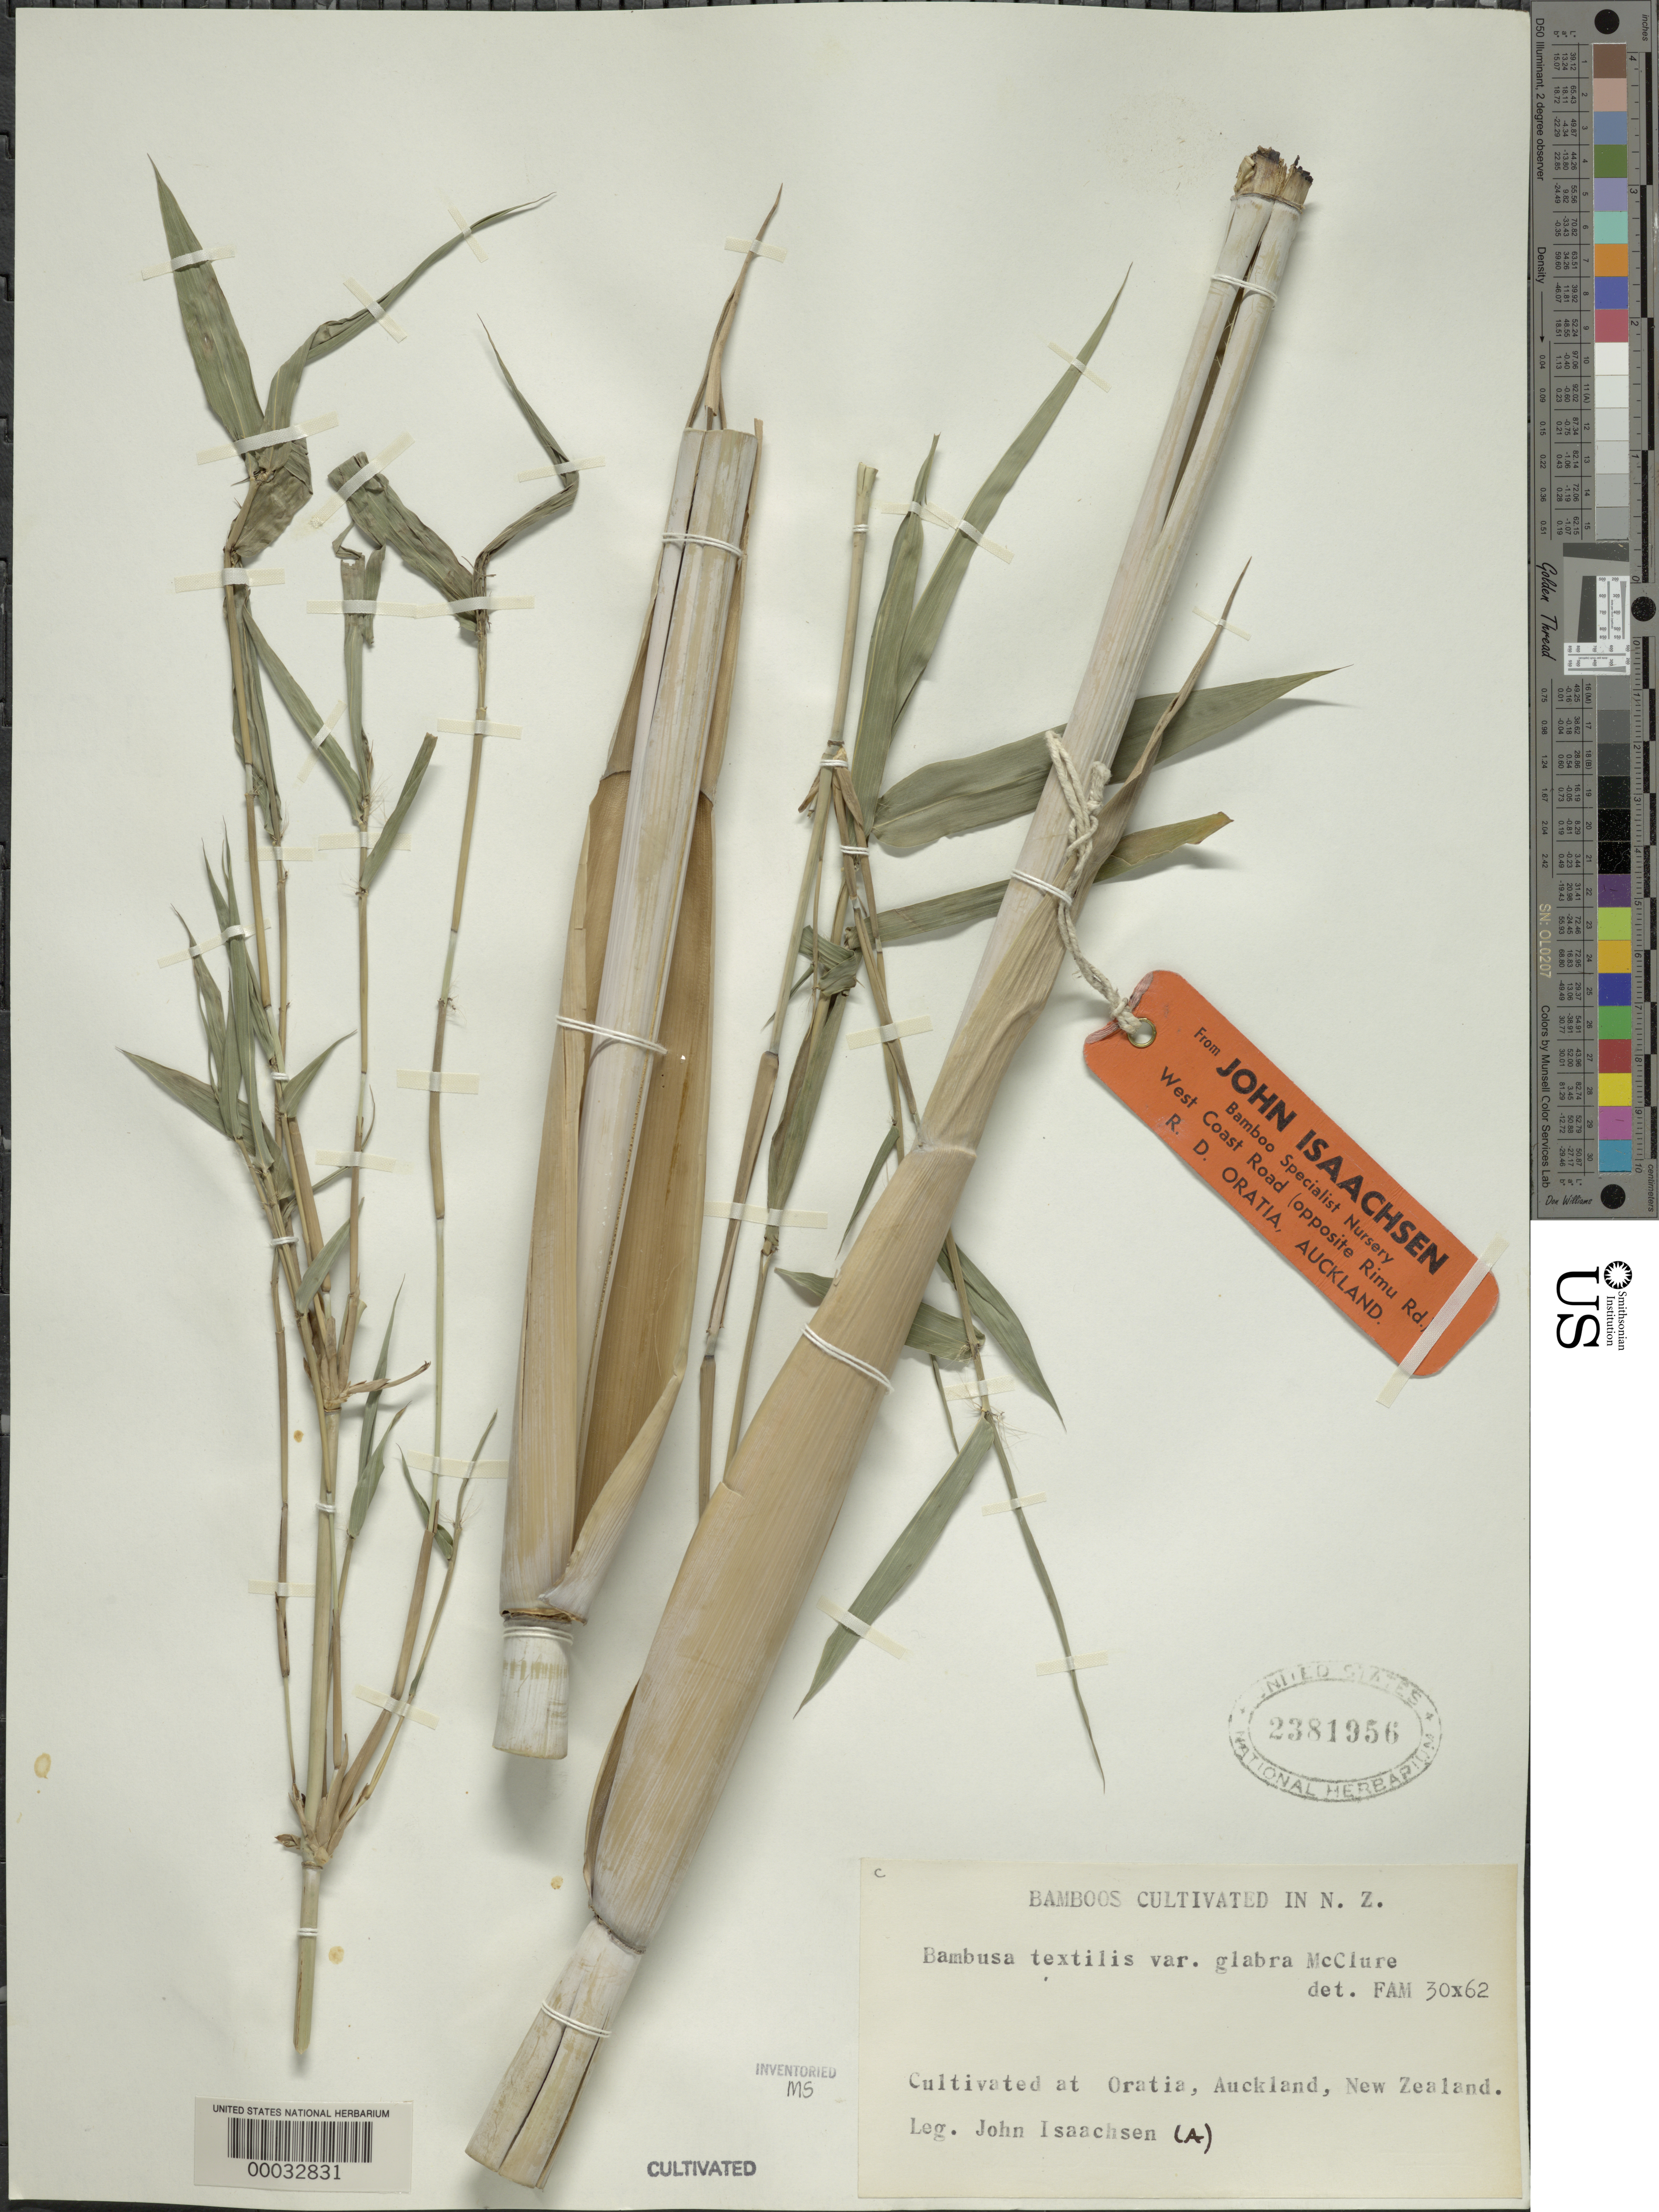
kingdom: Plantae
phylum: Tracheophyta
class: Liliopsida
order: Poales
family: Poaceae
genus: Bambusa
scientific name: Bambusa textilis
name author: McClure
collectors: J. Isaachsen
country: New Zealand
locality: Auckland, oratia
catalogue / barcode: US 2381956